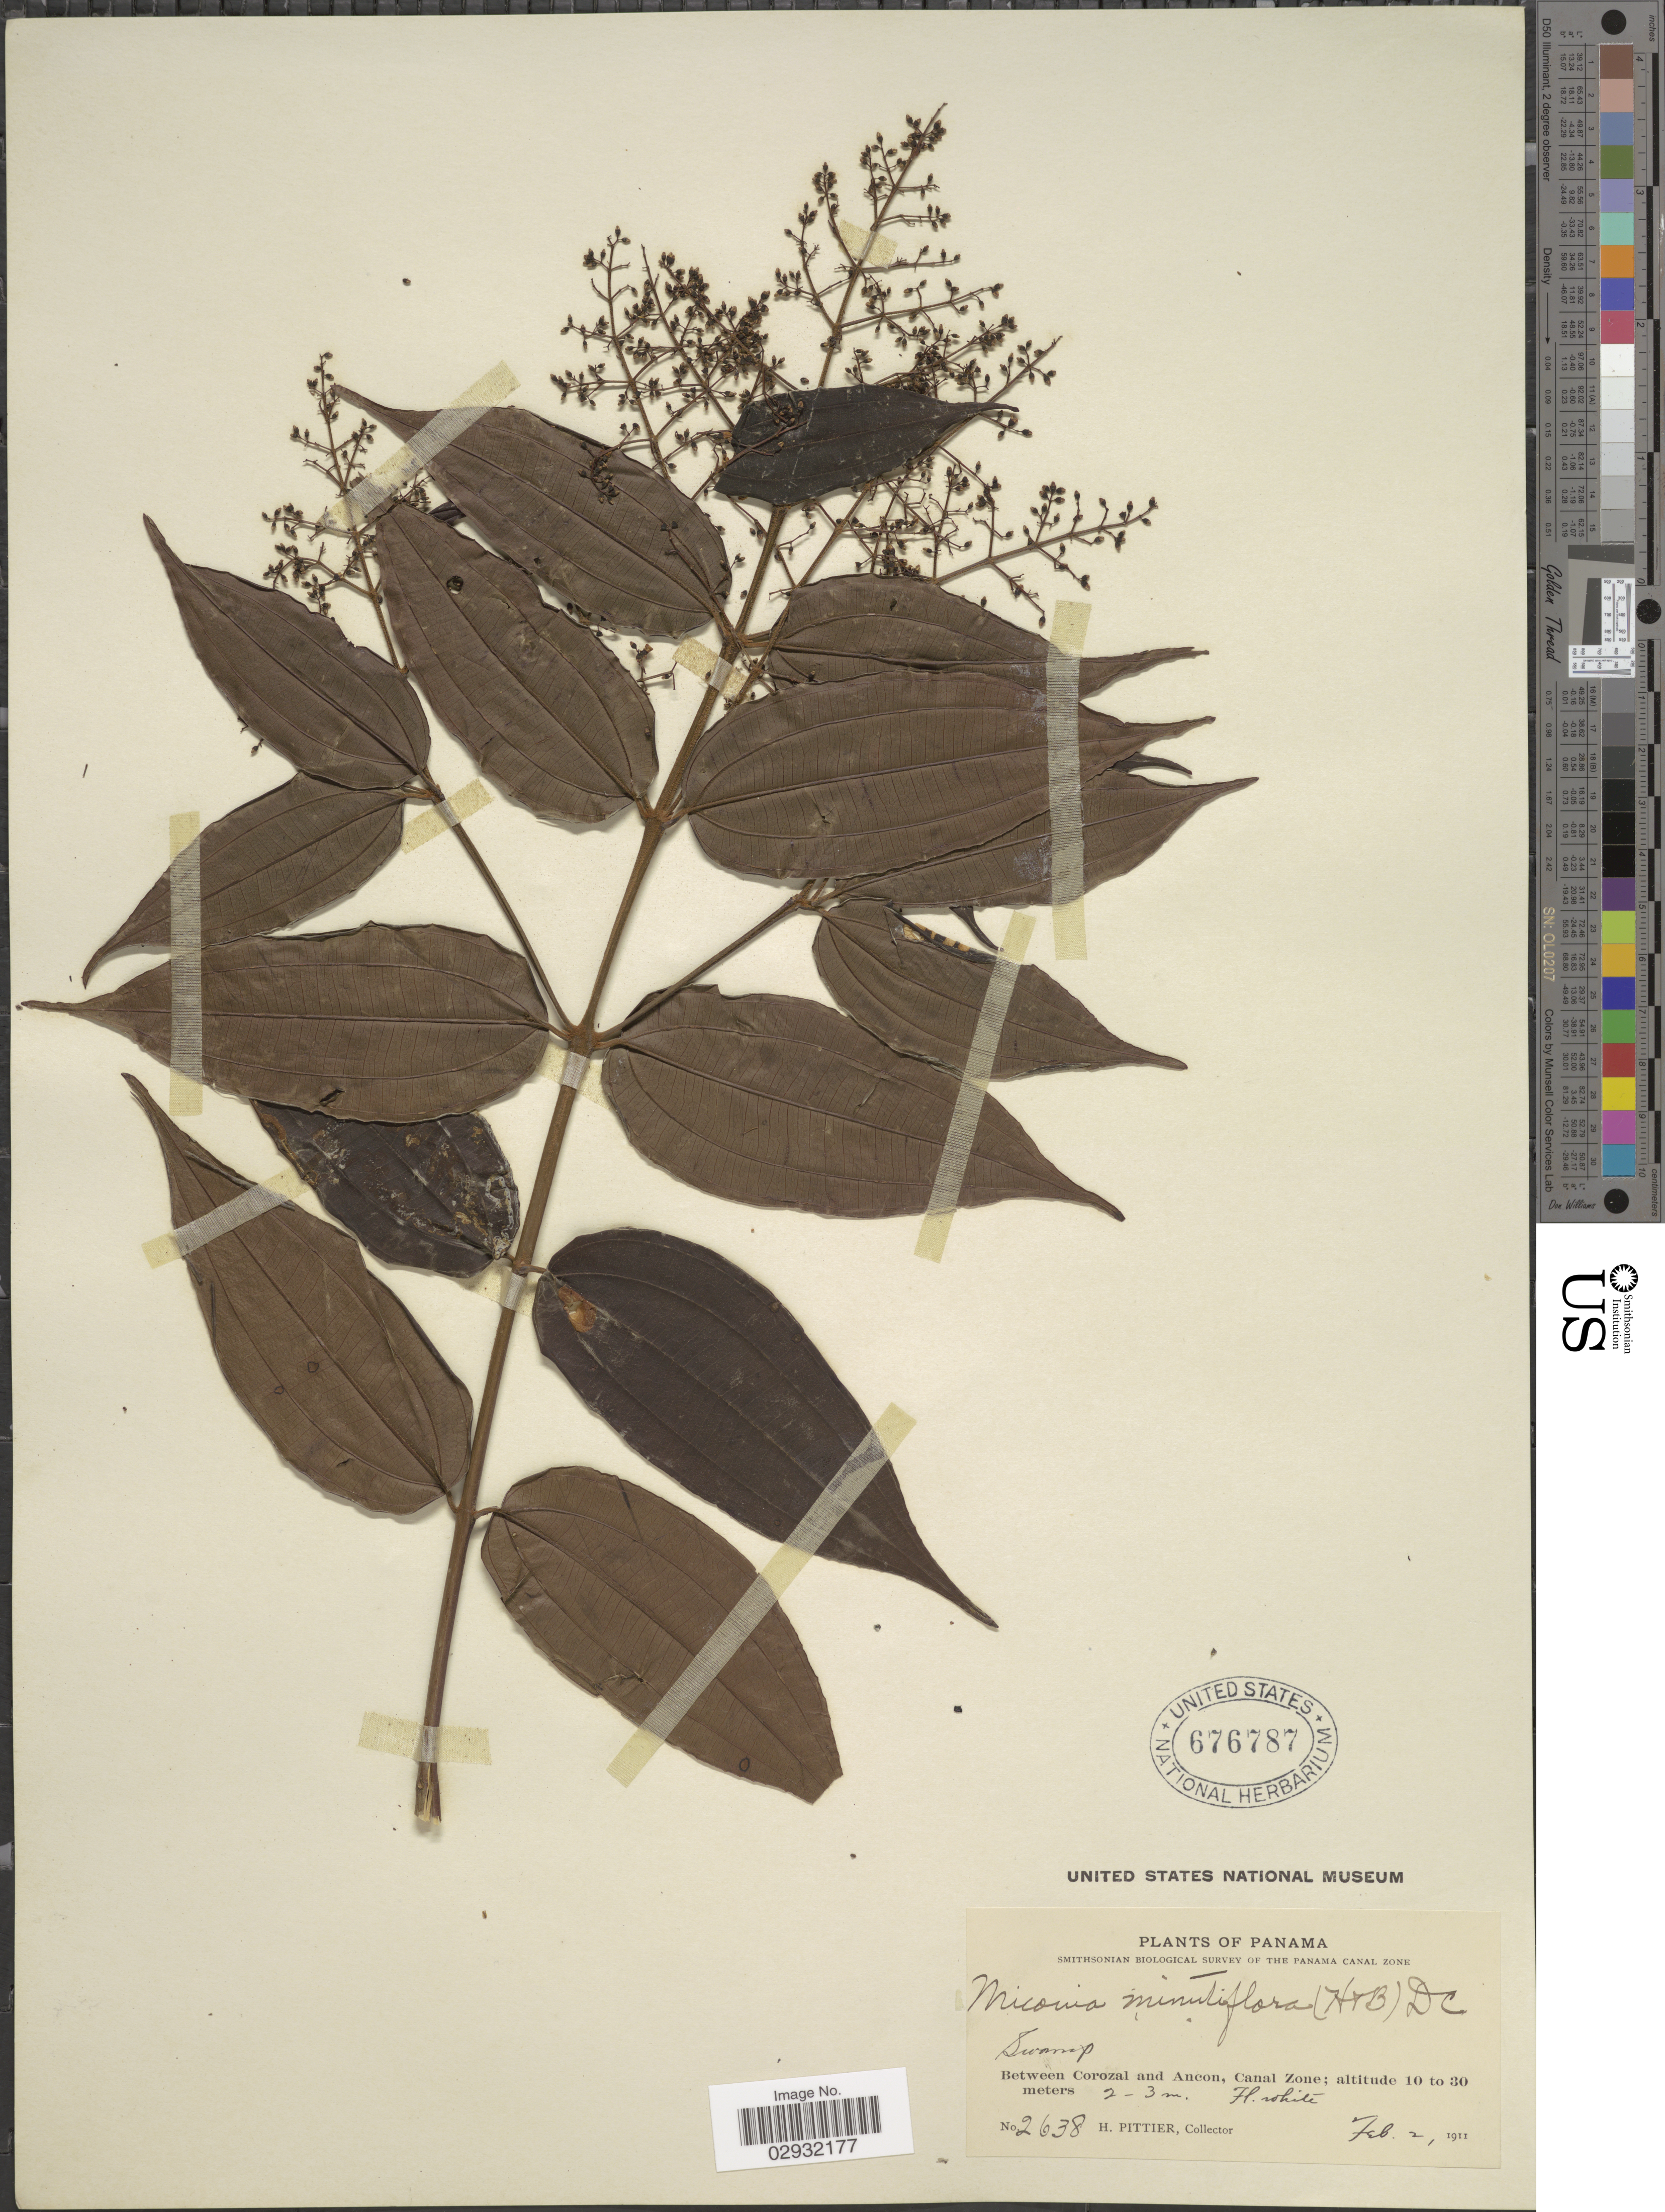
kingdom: Plantae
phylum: Tracheophyta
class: Magnoliopsida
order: Myrtales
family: Melastomataceae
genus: Miconia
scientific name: Miconia borealis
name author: Gleason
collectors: H. F. Pittier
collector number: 2638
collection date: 1911-02-02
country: Panama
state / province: Colón / Panamá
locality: Between Corozal and Ancon, Canal Zone.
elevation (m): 10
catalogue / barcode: US 676787